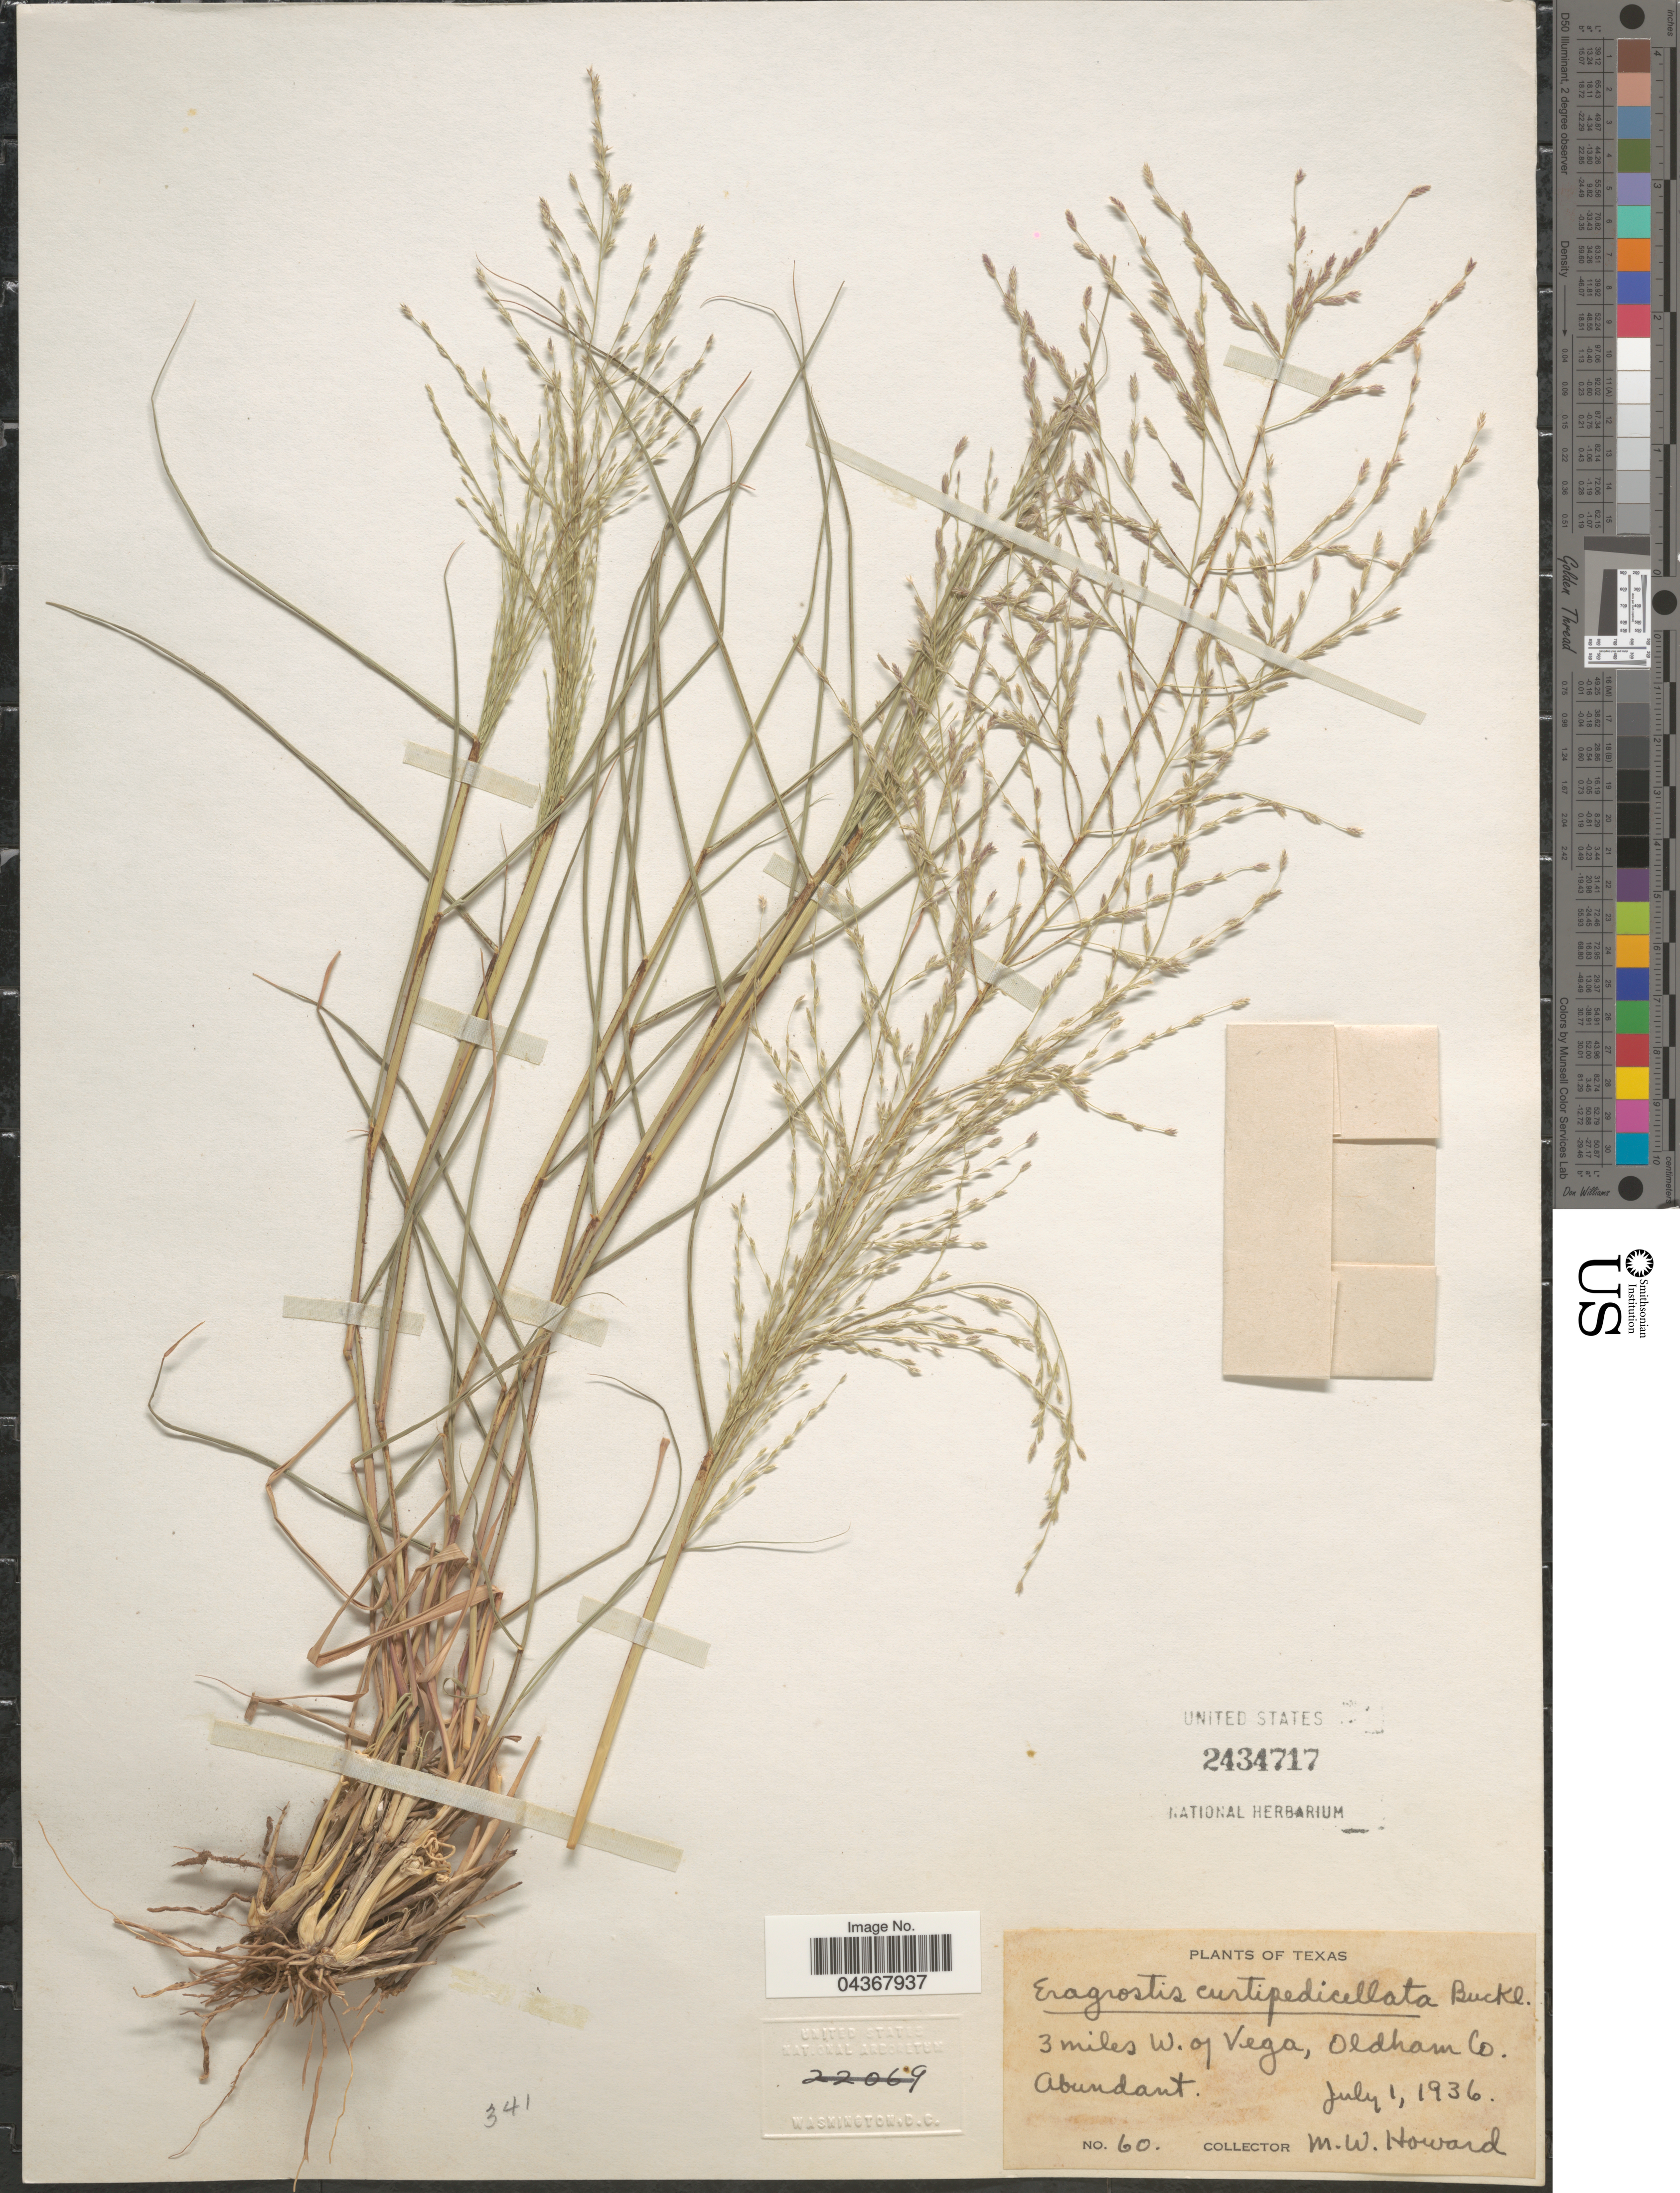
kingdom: Plantae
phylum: Tracheophyta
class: Liliopsida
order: Poales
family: Poaceae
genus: Eragrostis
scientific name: Eragrostis curtipedicellata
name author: Buckley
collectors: M. Howard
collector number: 60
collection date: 1936-07-01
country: United States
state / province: Texas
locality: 3 miles W. of Vega, Oldham Co.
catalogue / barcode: US 2434717